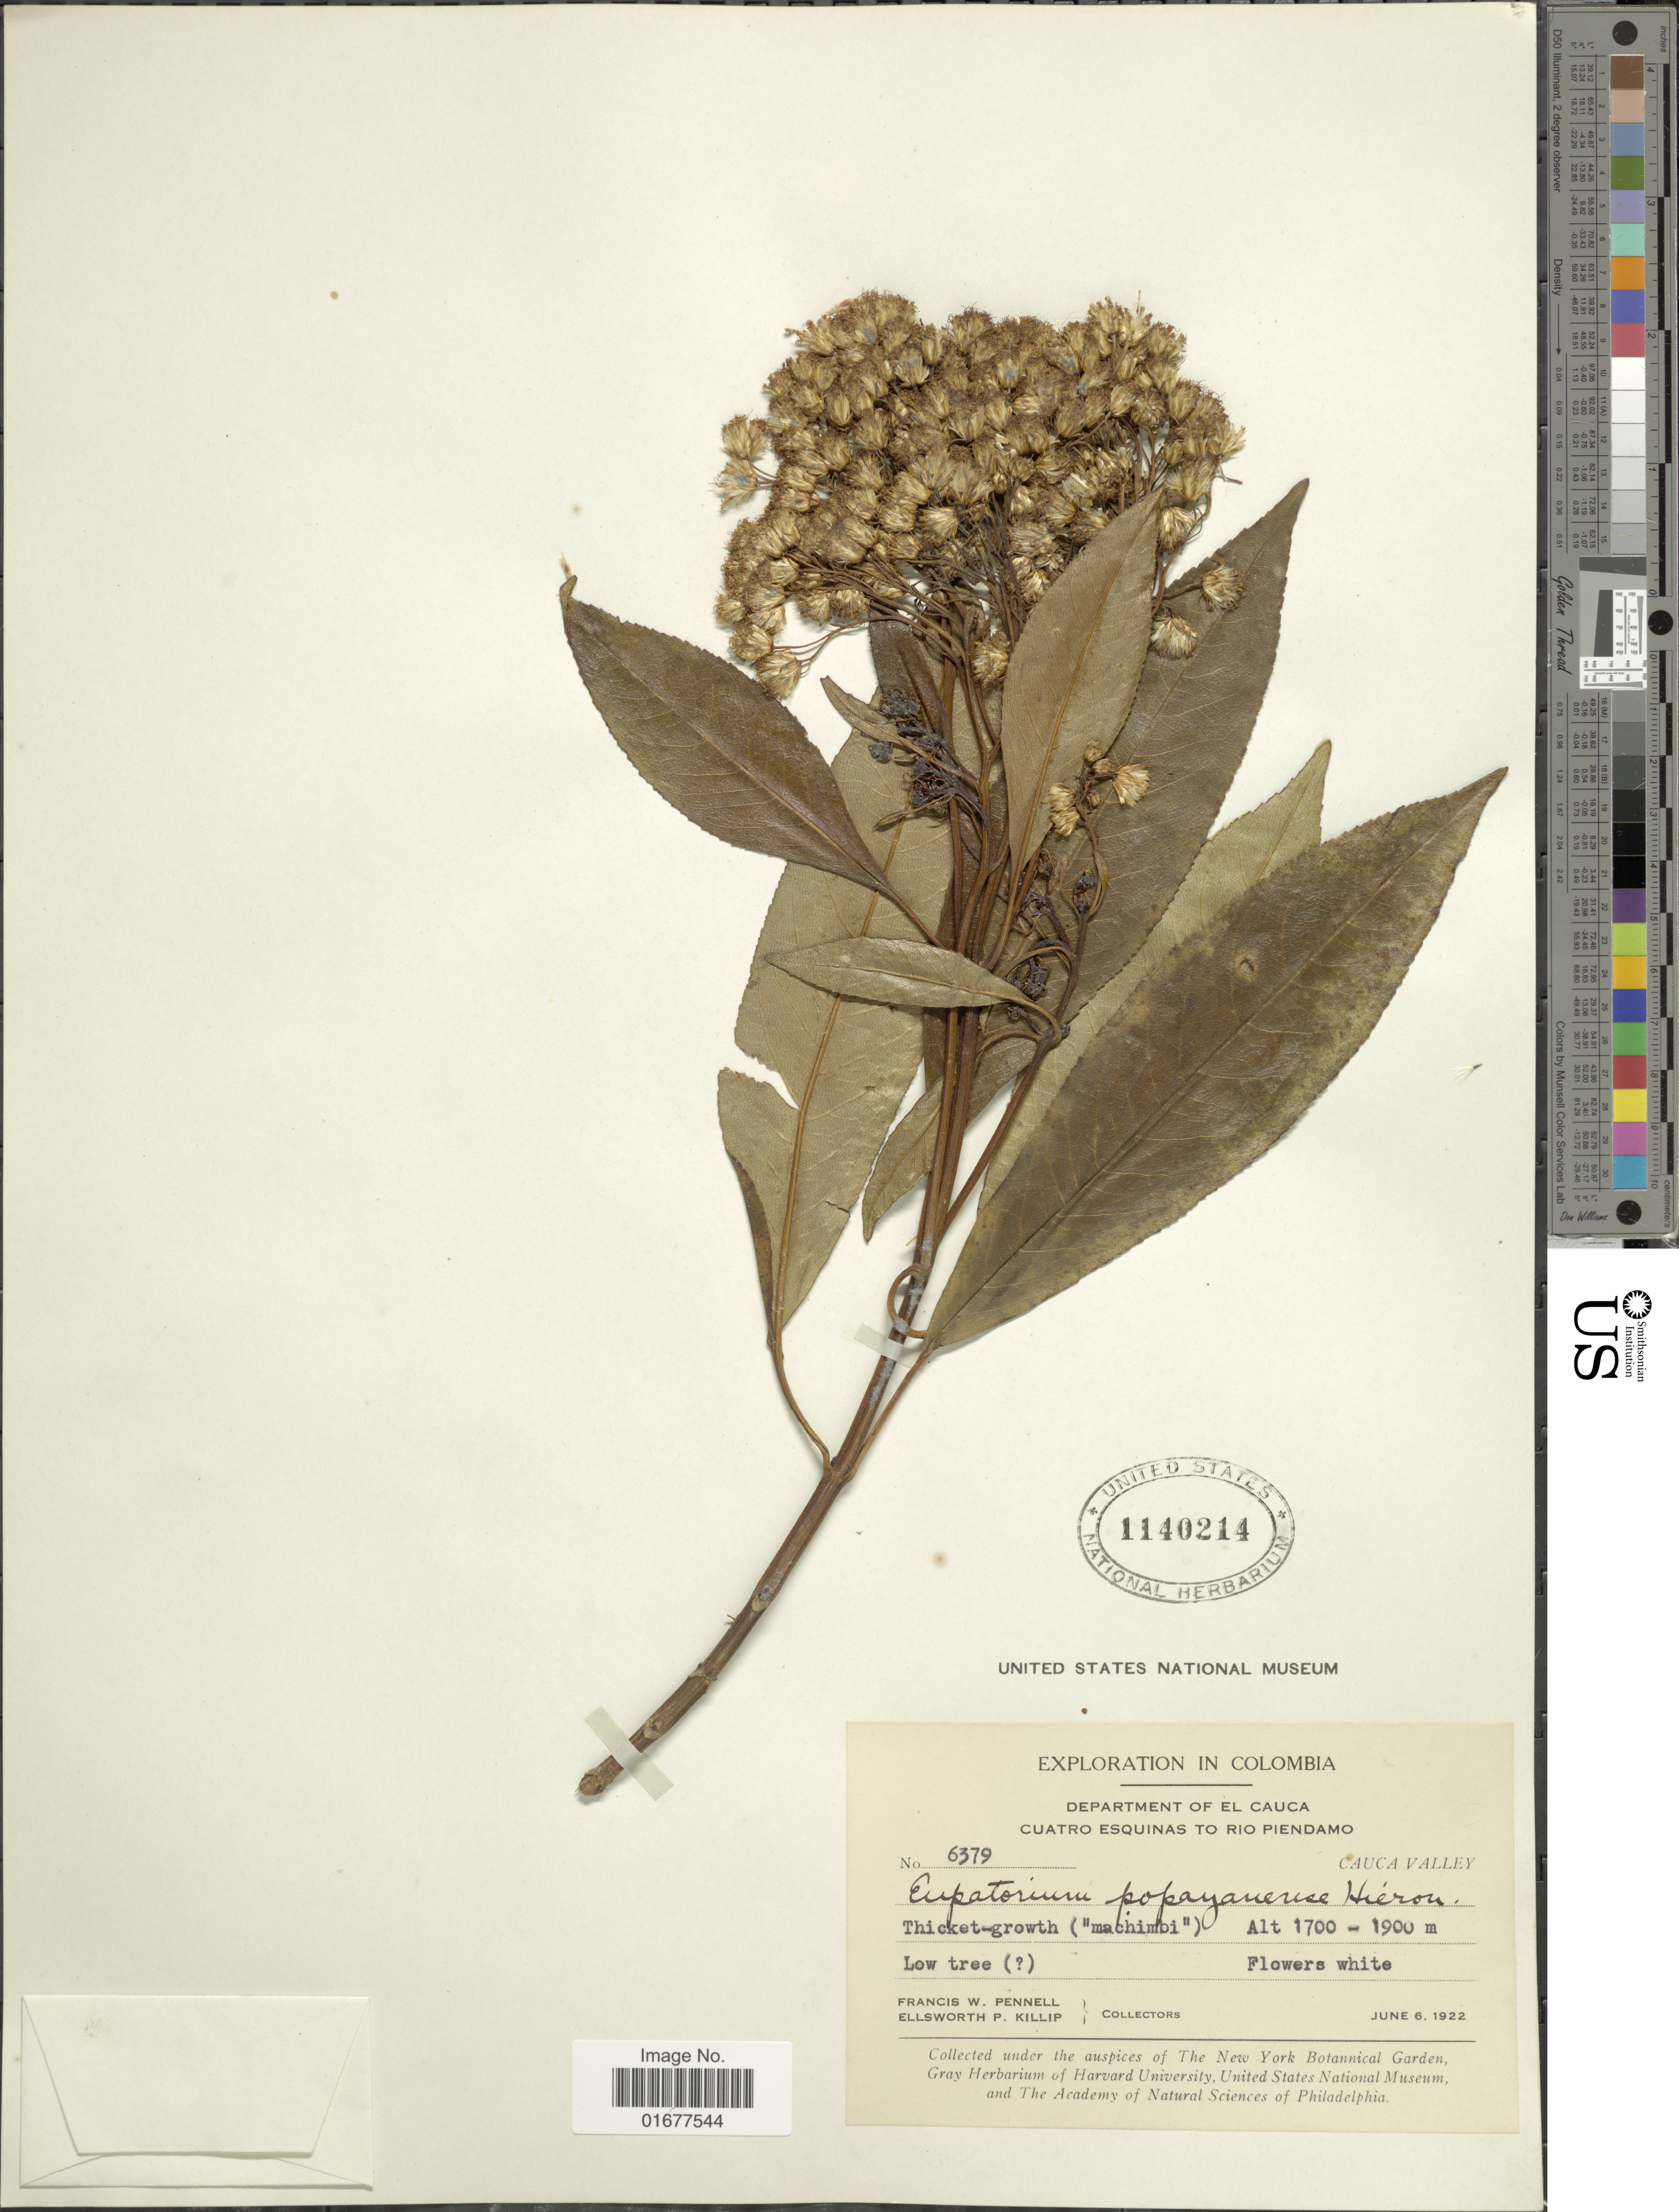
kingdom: Plantae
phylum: Tracheophyta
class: Magnoliopsida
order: Asterales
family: Asteraceae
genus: Ageratina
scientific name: Ageratina popayanensis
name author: (H. Rob.) R.M. King & H. Rob.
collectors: F. W. Pennell & E. P. Killip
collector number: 6379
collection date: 1922-06-06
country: Colombia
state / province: Cauca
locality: Cuatro Esquinas to Rio Piendamo, Cauca Valley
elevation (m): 1700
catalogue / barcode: US 1140214